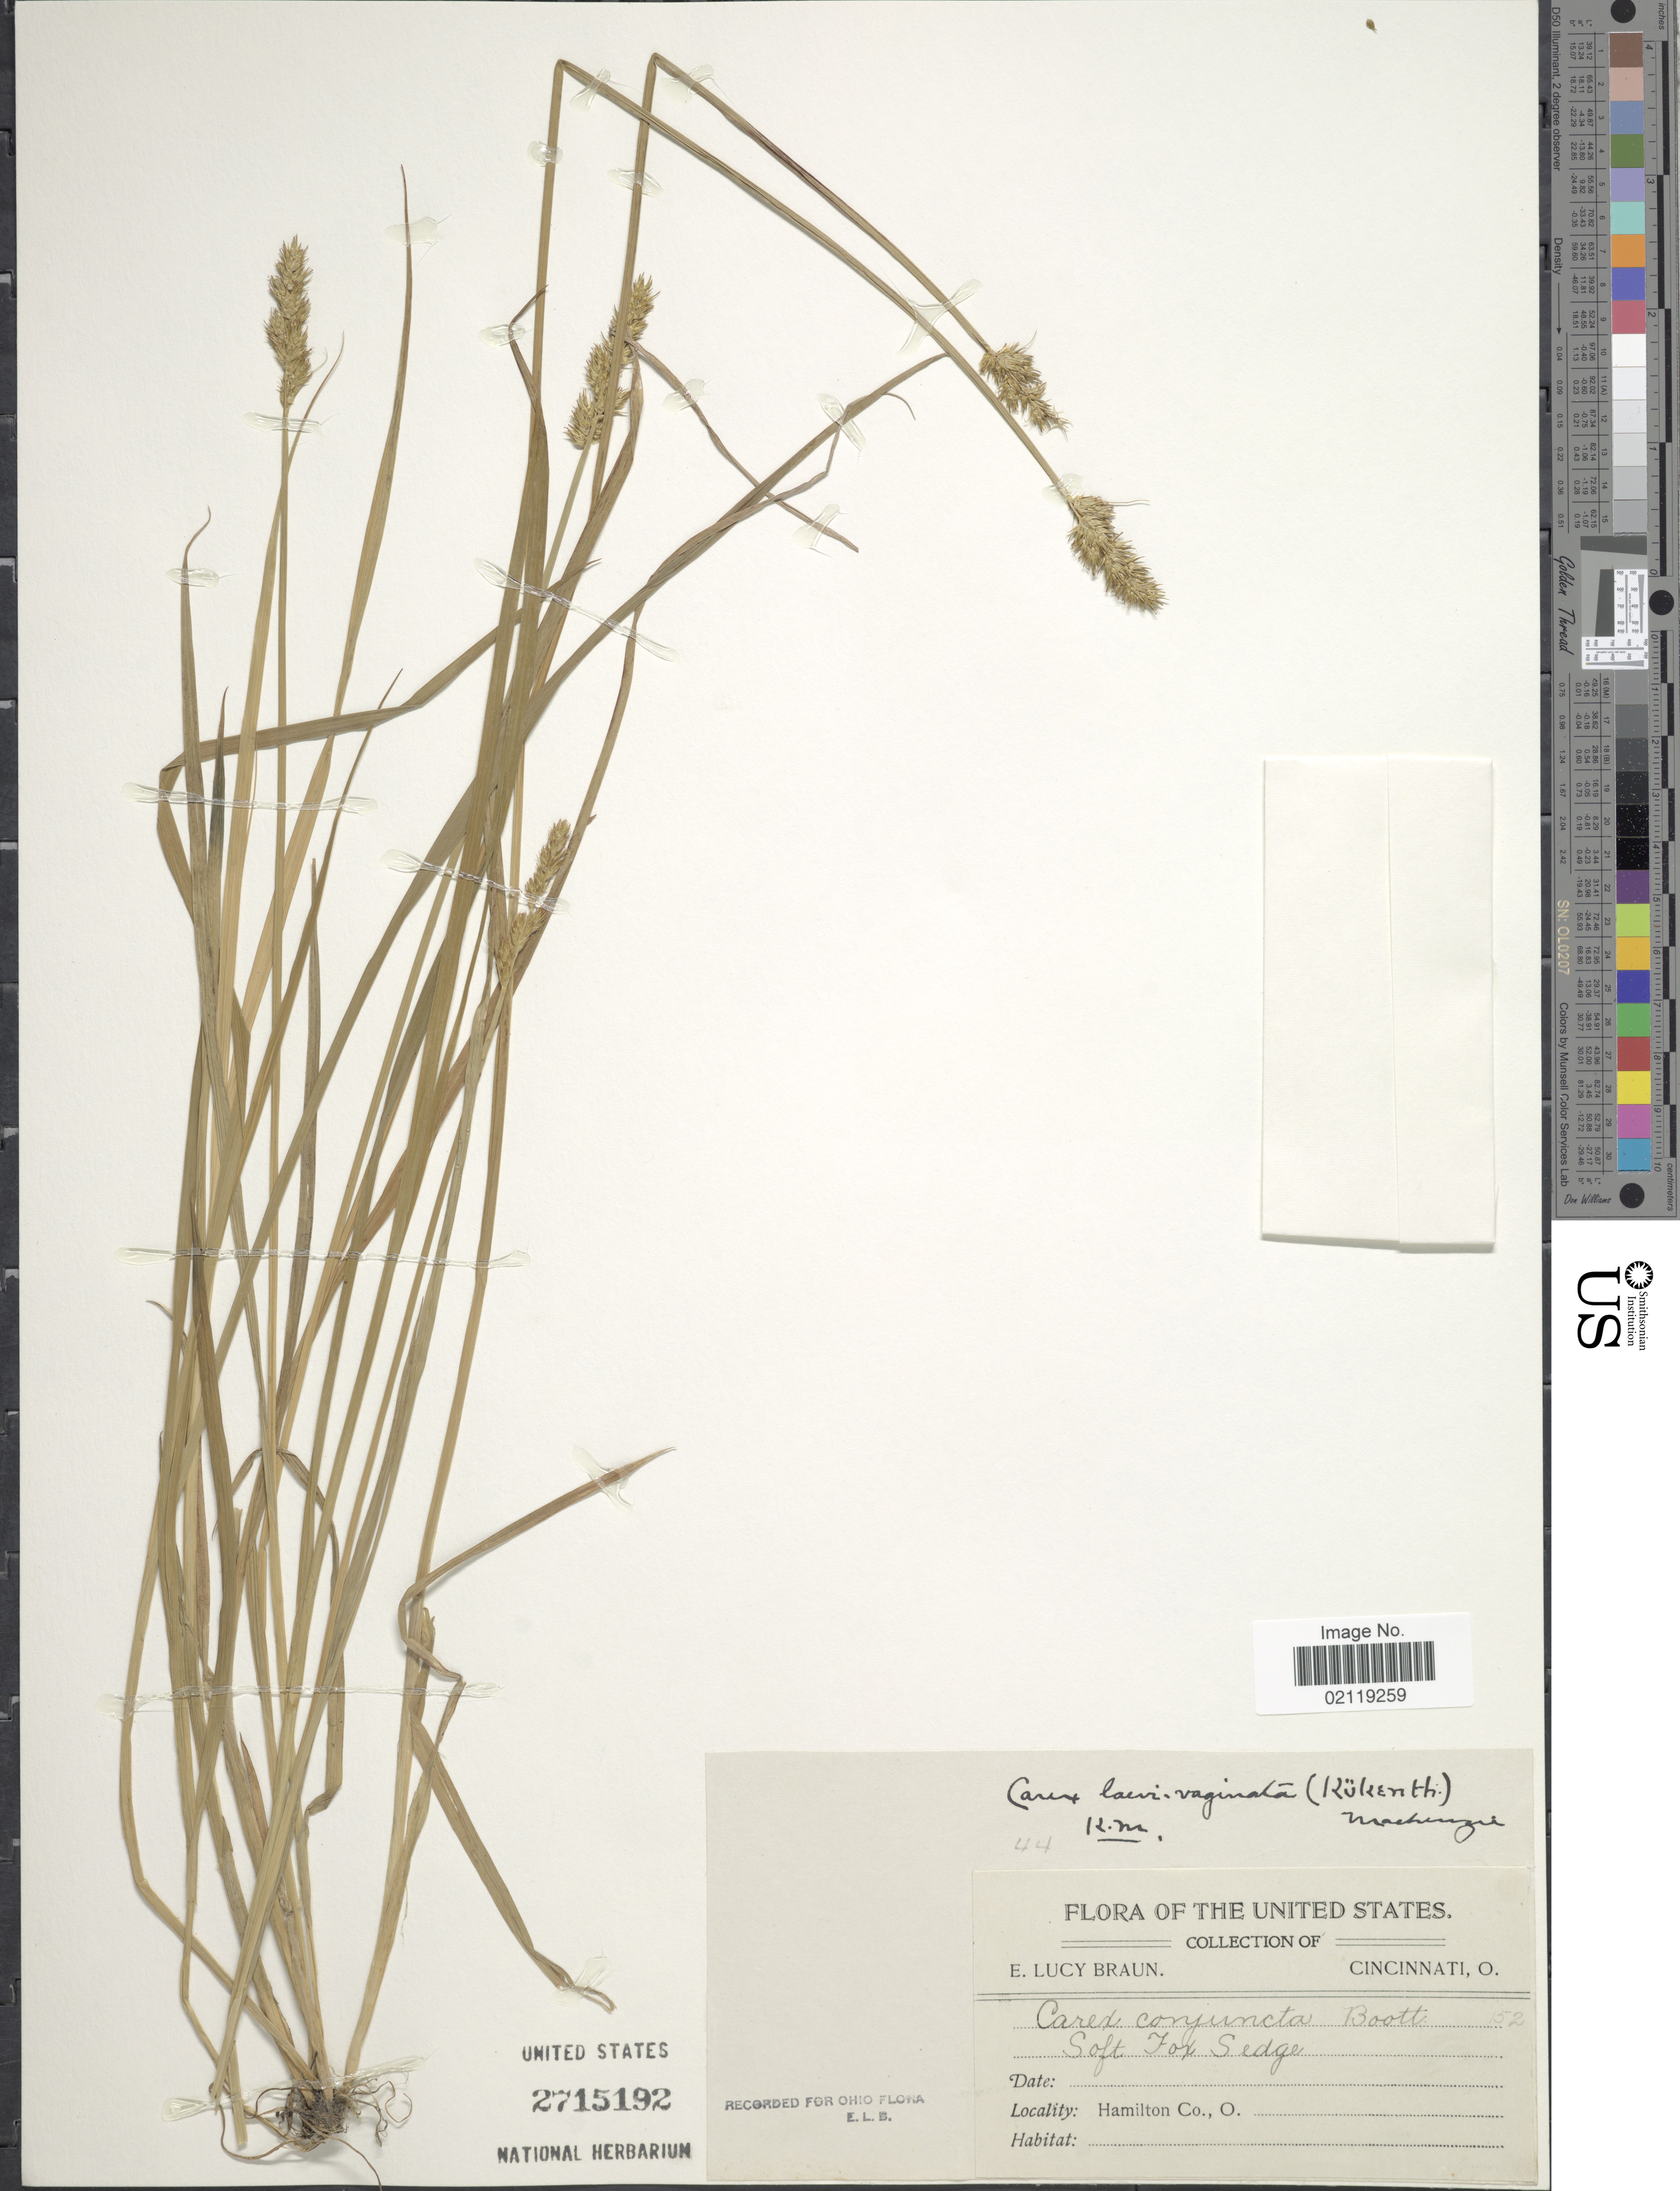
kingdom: Plantae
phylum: Tracheophyta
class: Liliopsida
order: Poales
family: Cyperaceae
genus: Carex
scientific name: Carex laevivaginata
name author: (Kük.) Mack.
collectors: E. L. Braun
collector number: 152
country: United States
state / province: Ohio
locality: Hamilton Co., O.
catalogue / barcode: US 2715192